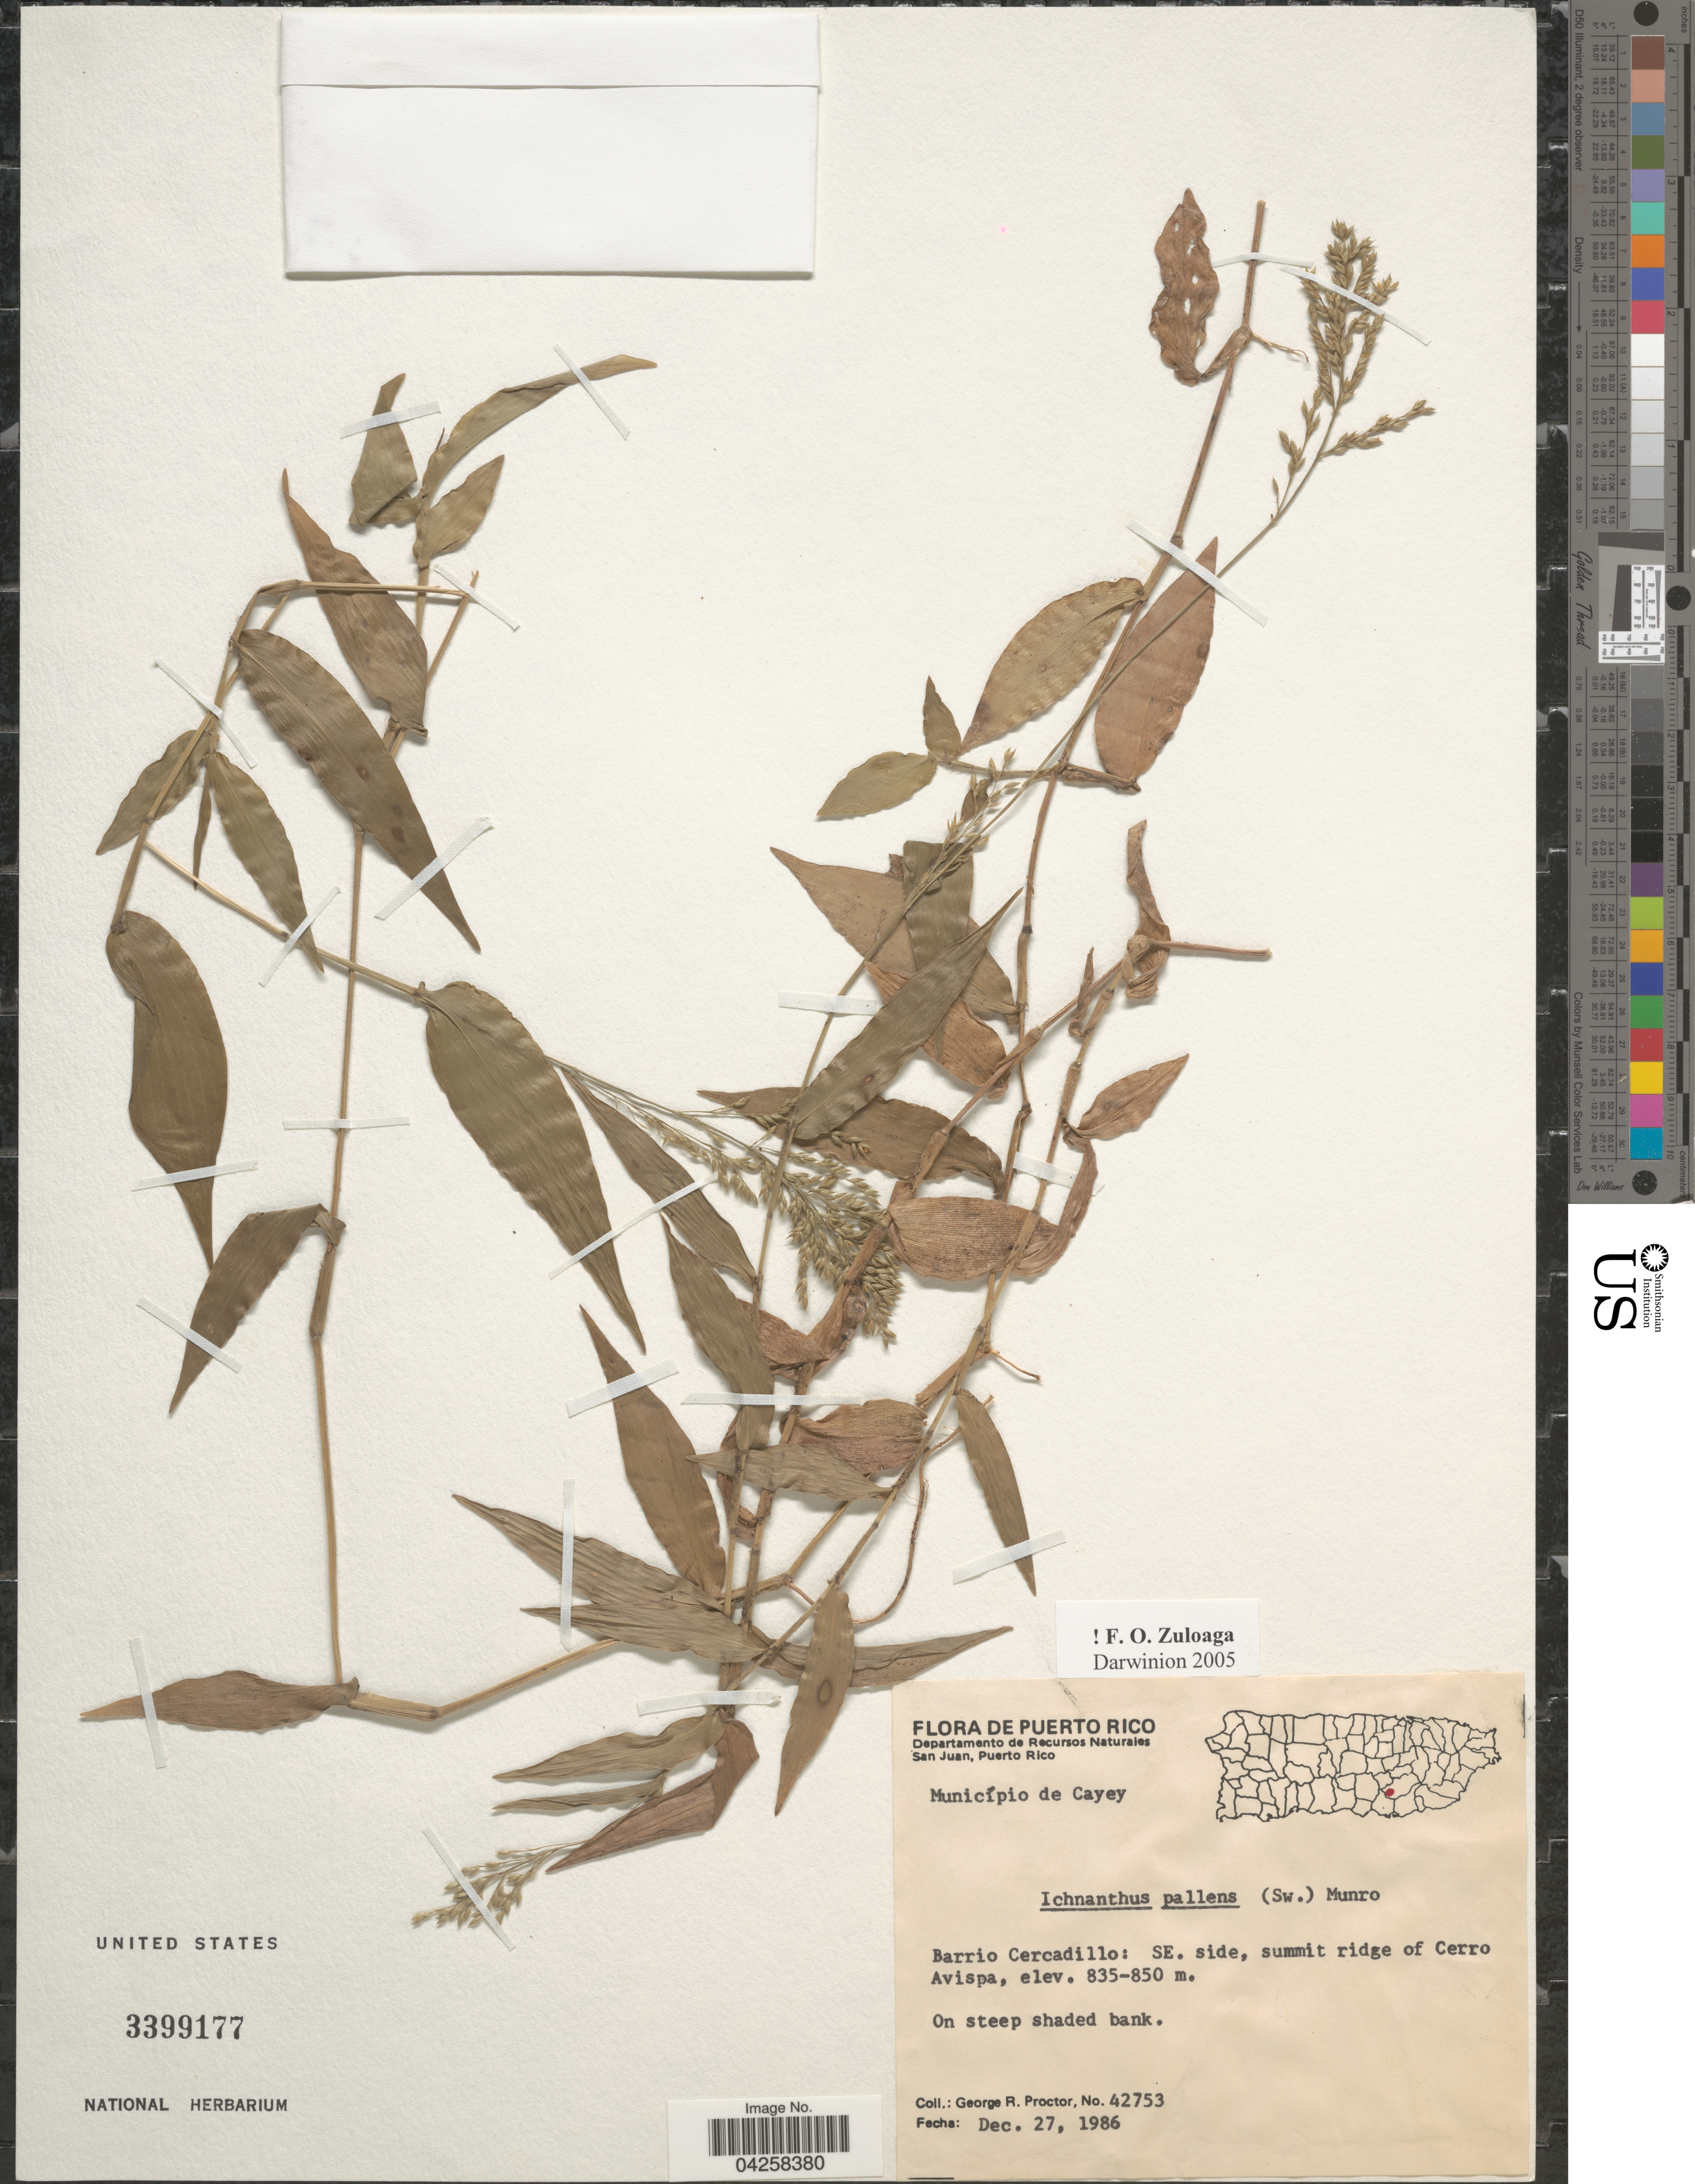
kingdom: Plantae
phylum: Tracheophyta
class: Liliopsida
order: Poales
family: Poaceae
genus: Ichnanthus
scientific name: Ichnanthus pallens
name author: (Sw.) Munro ex Benth.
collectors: G. Proctor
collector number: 42753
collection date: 1986-12-27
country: Puerto Rico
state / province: San Juan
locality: Departamento de Recursos Naturales. Barrio Cercadillo: SE. side, summit ridge of Cerro Avispa.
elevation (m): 835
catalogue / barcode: US 3399177